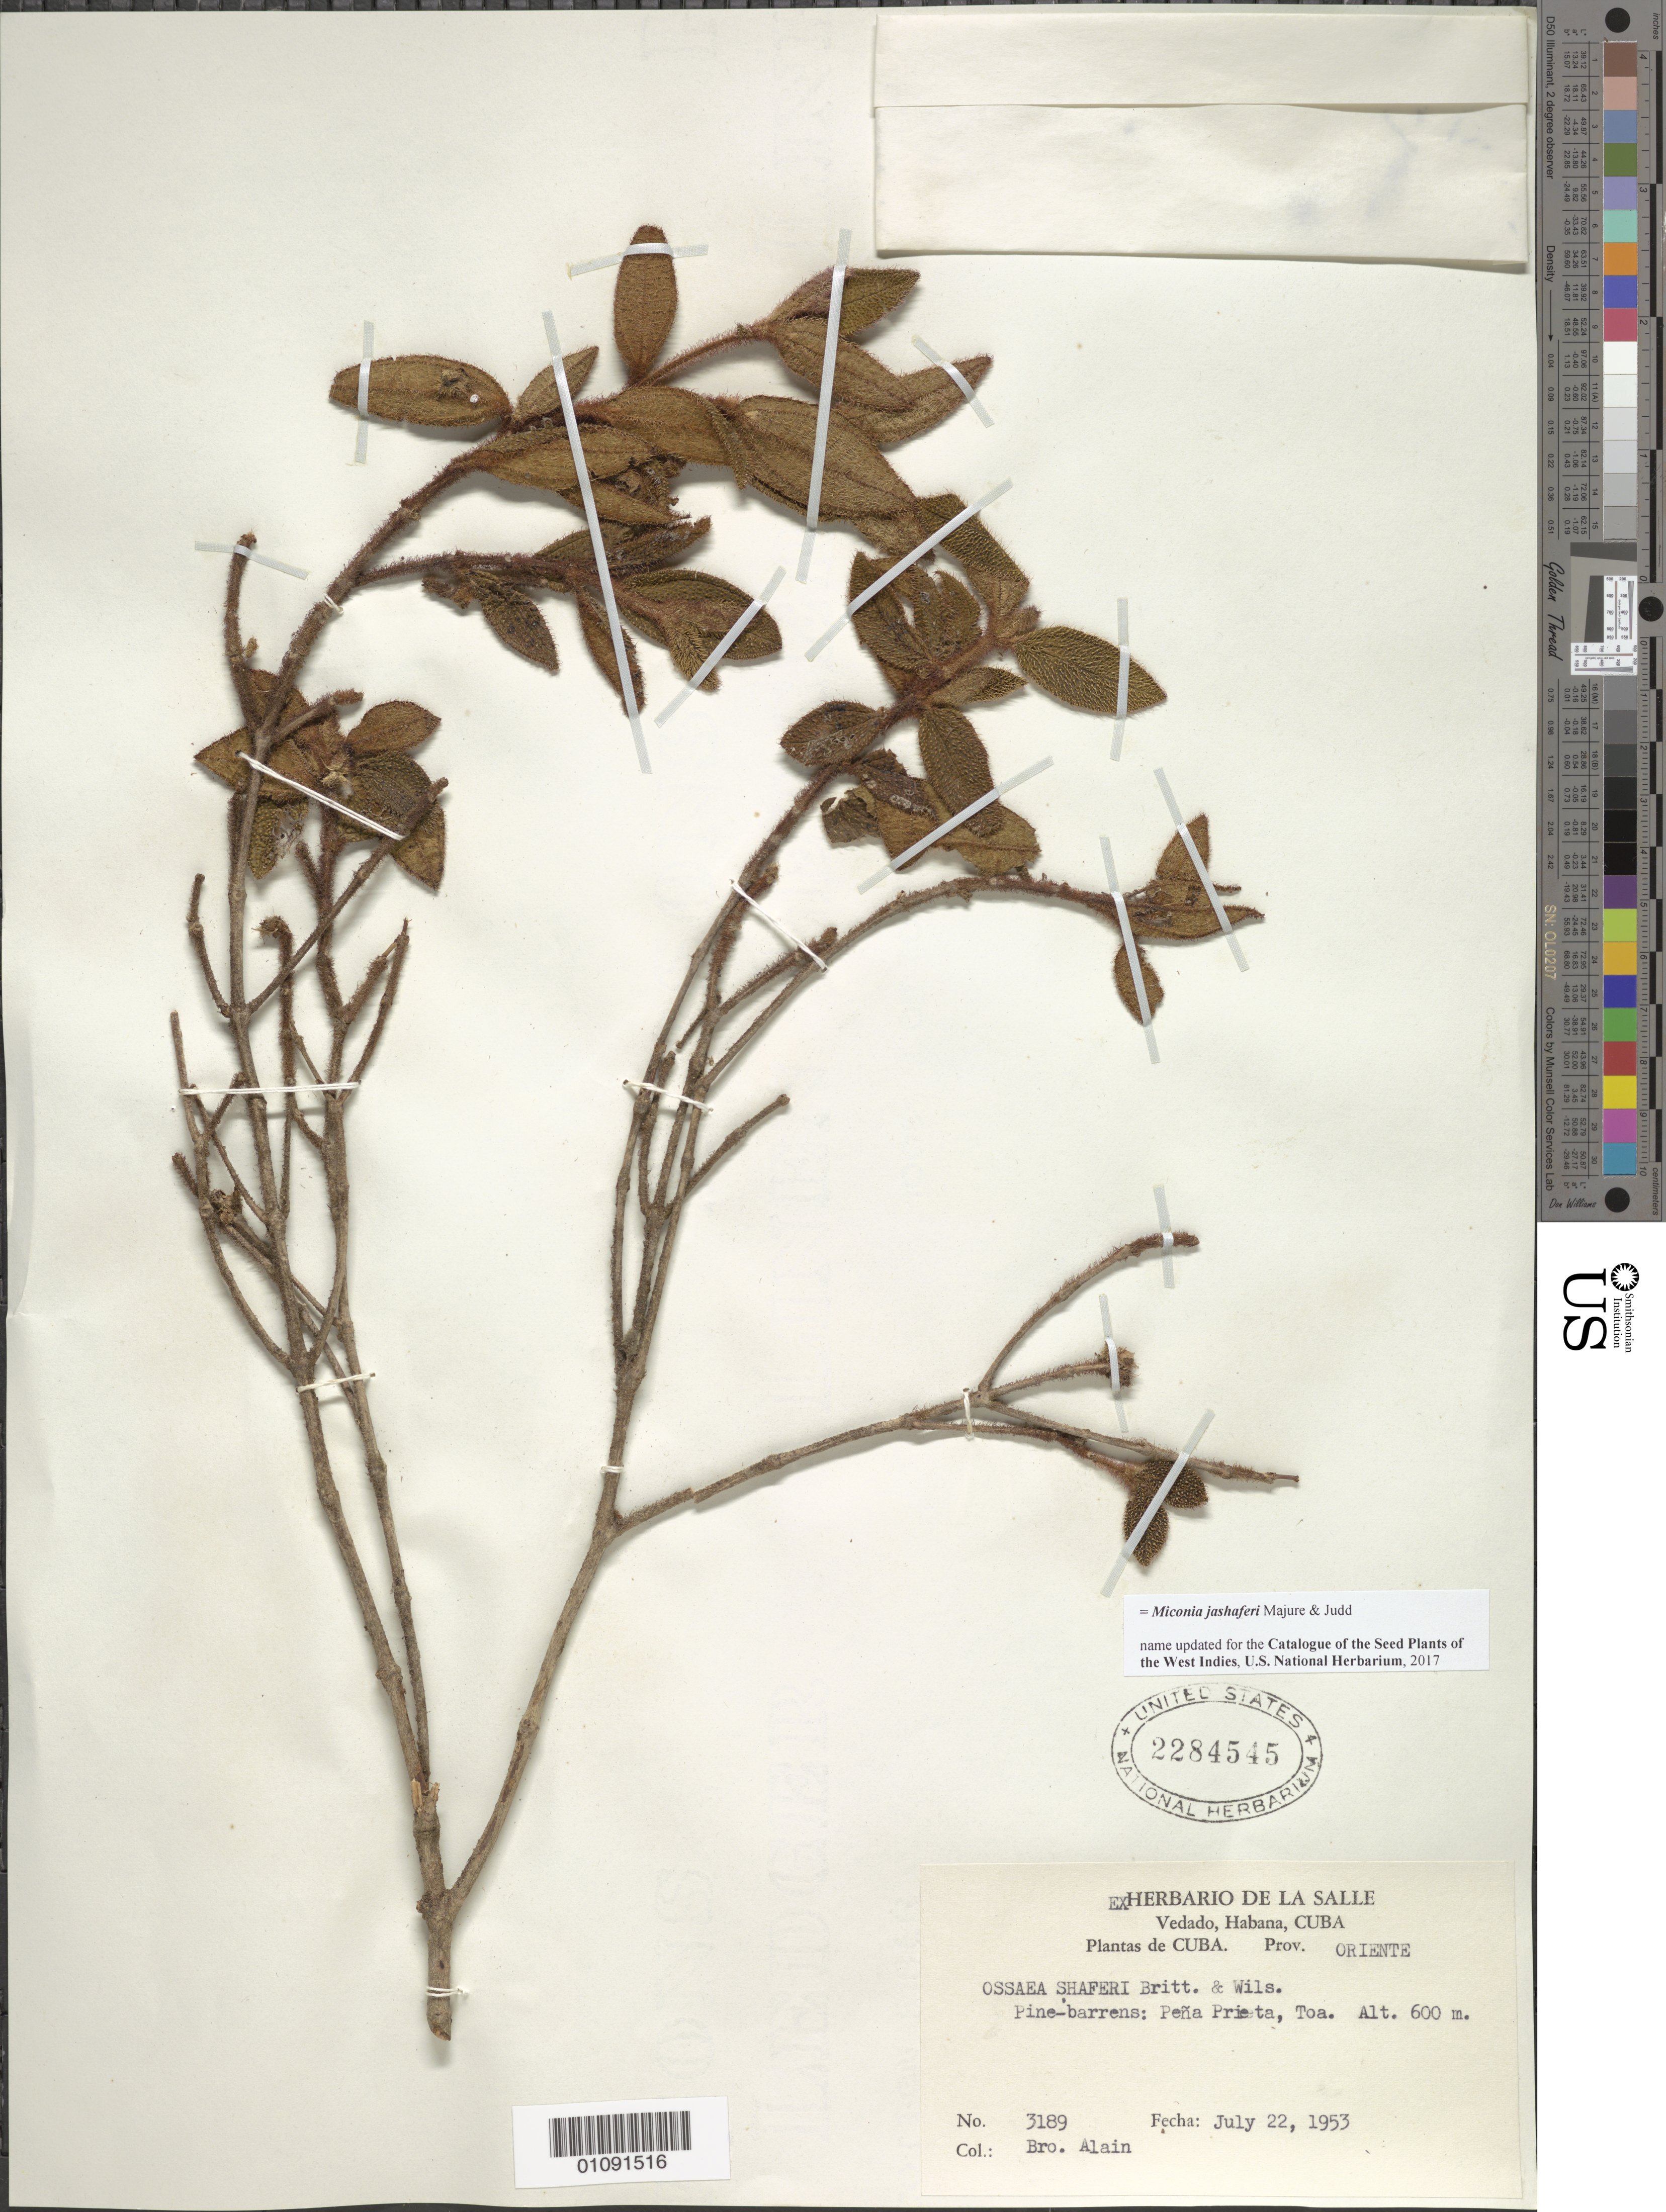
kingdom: Plantae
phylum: Tracheophyta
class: Magnoliopsida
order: Myrtales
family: Melastomataceae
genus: Miconia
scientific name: Miconia jashaferi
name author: Majure & Judd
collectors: A. H. Liogier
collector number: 3189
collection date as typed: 22 Jul 1953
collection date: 1953-07-22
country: Cuba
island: Cuba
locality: Oriente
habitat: Pine barrens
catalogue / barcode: US 2284545